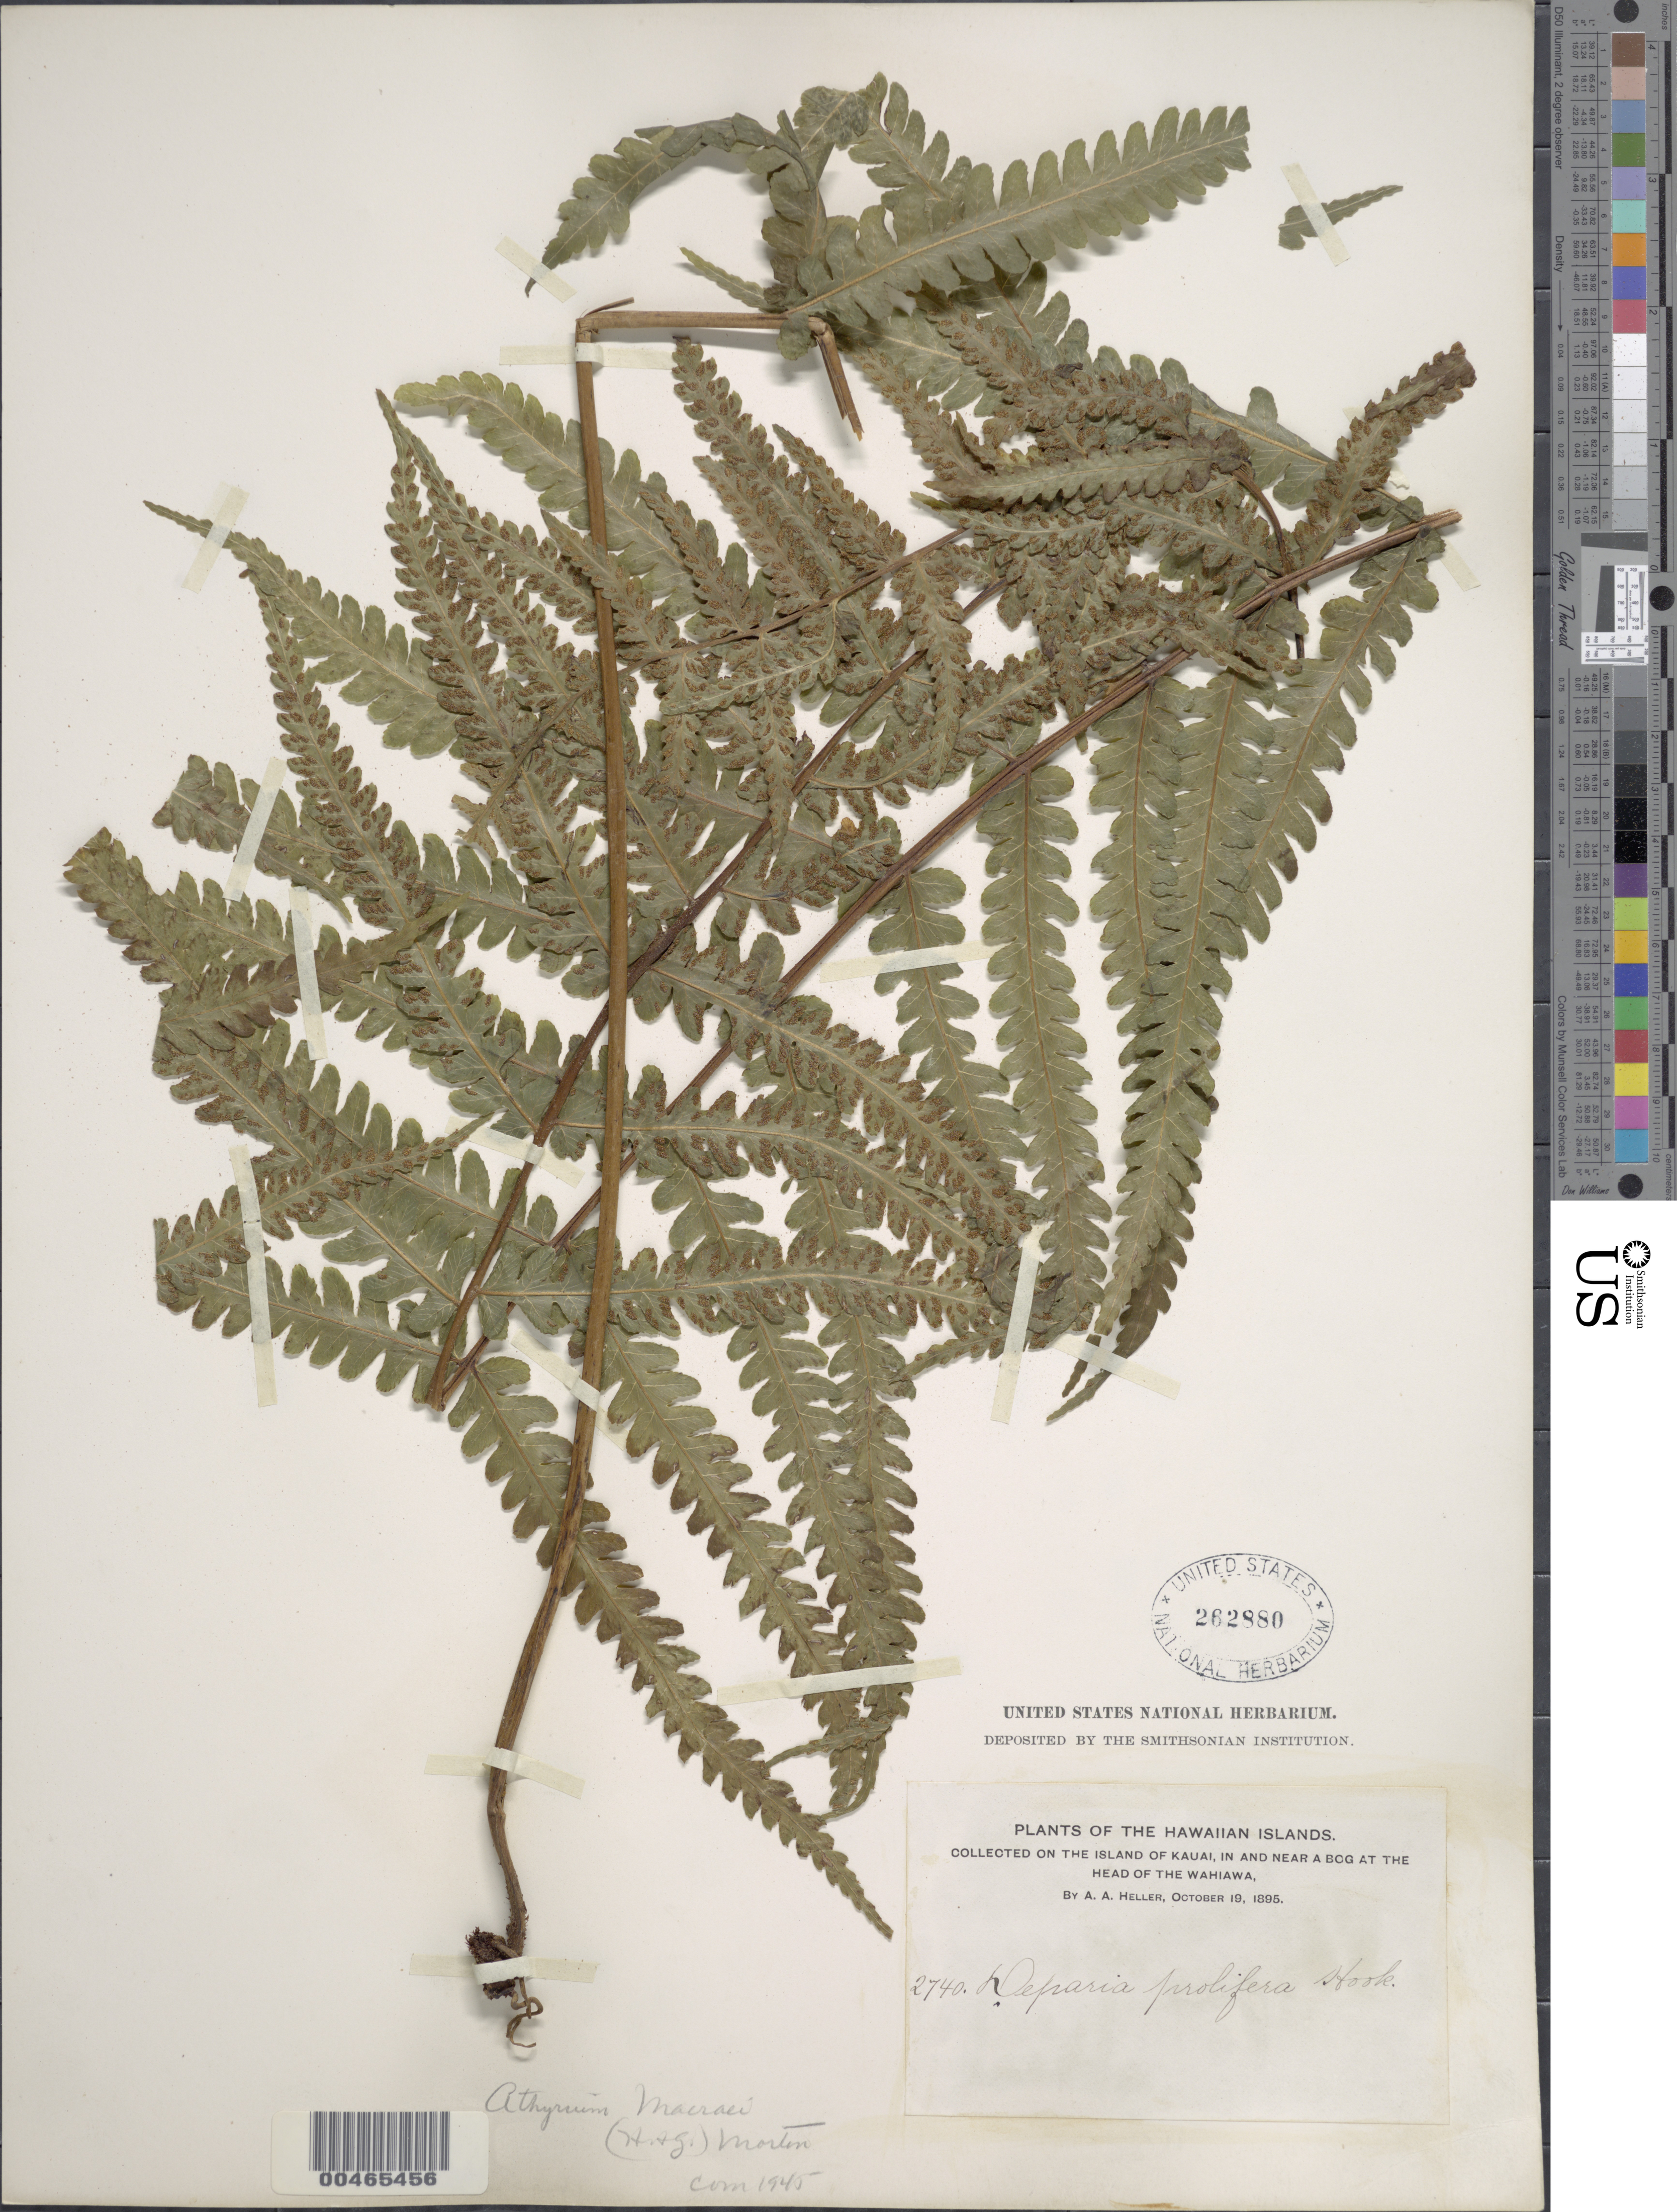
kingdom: Plantae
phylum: Tracheophyta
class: Polypodiopsida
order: Polypodiales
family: Athyriaceae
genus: Deparia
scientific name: Deparia prolifera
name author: (Kaulf.) Hook. & Grev.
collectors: A. A. Heller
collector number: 2740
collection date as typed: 19 Oct 1895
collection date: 1895-10-19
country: United States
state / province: Hawaii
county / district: Kauai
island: Kaua'i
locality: In and near bog at the head of the Wahiawa, Kauai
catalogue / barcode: US 262880